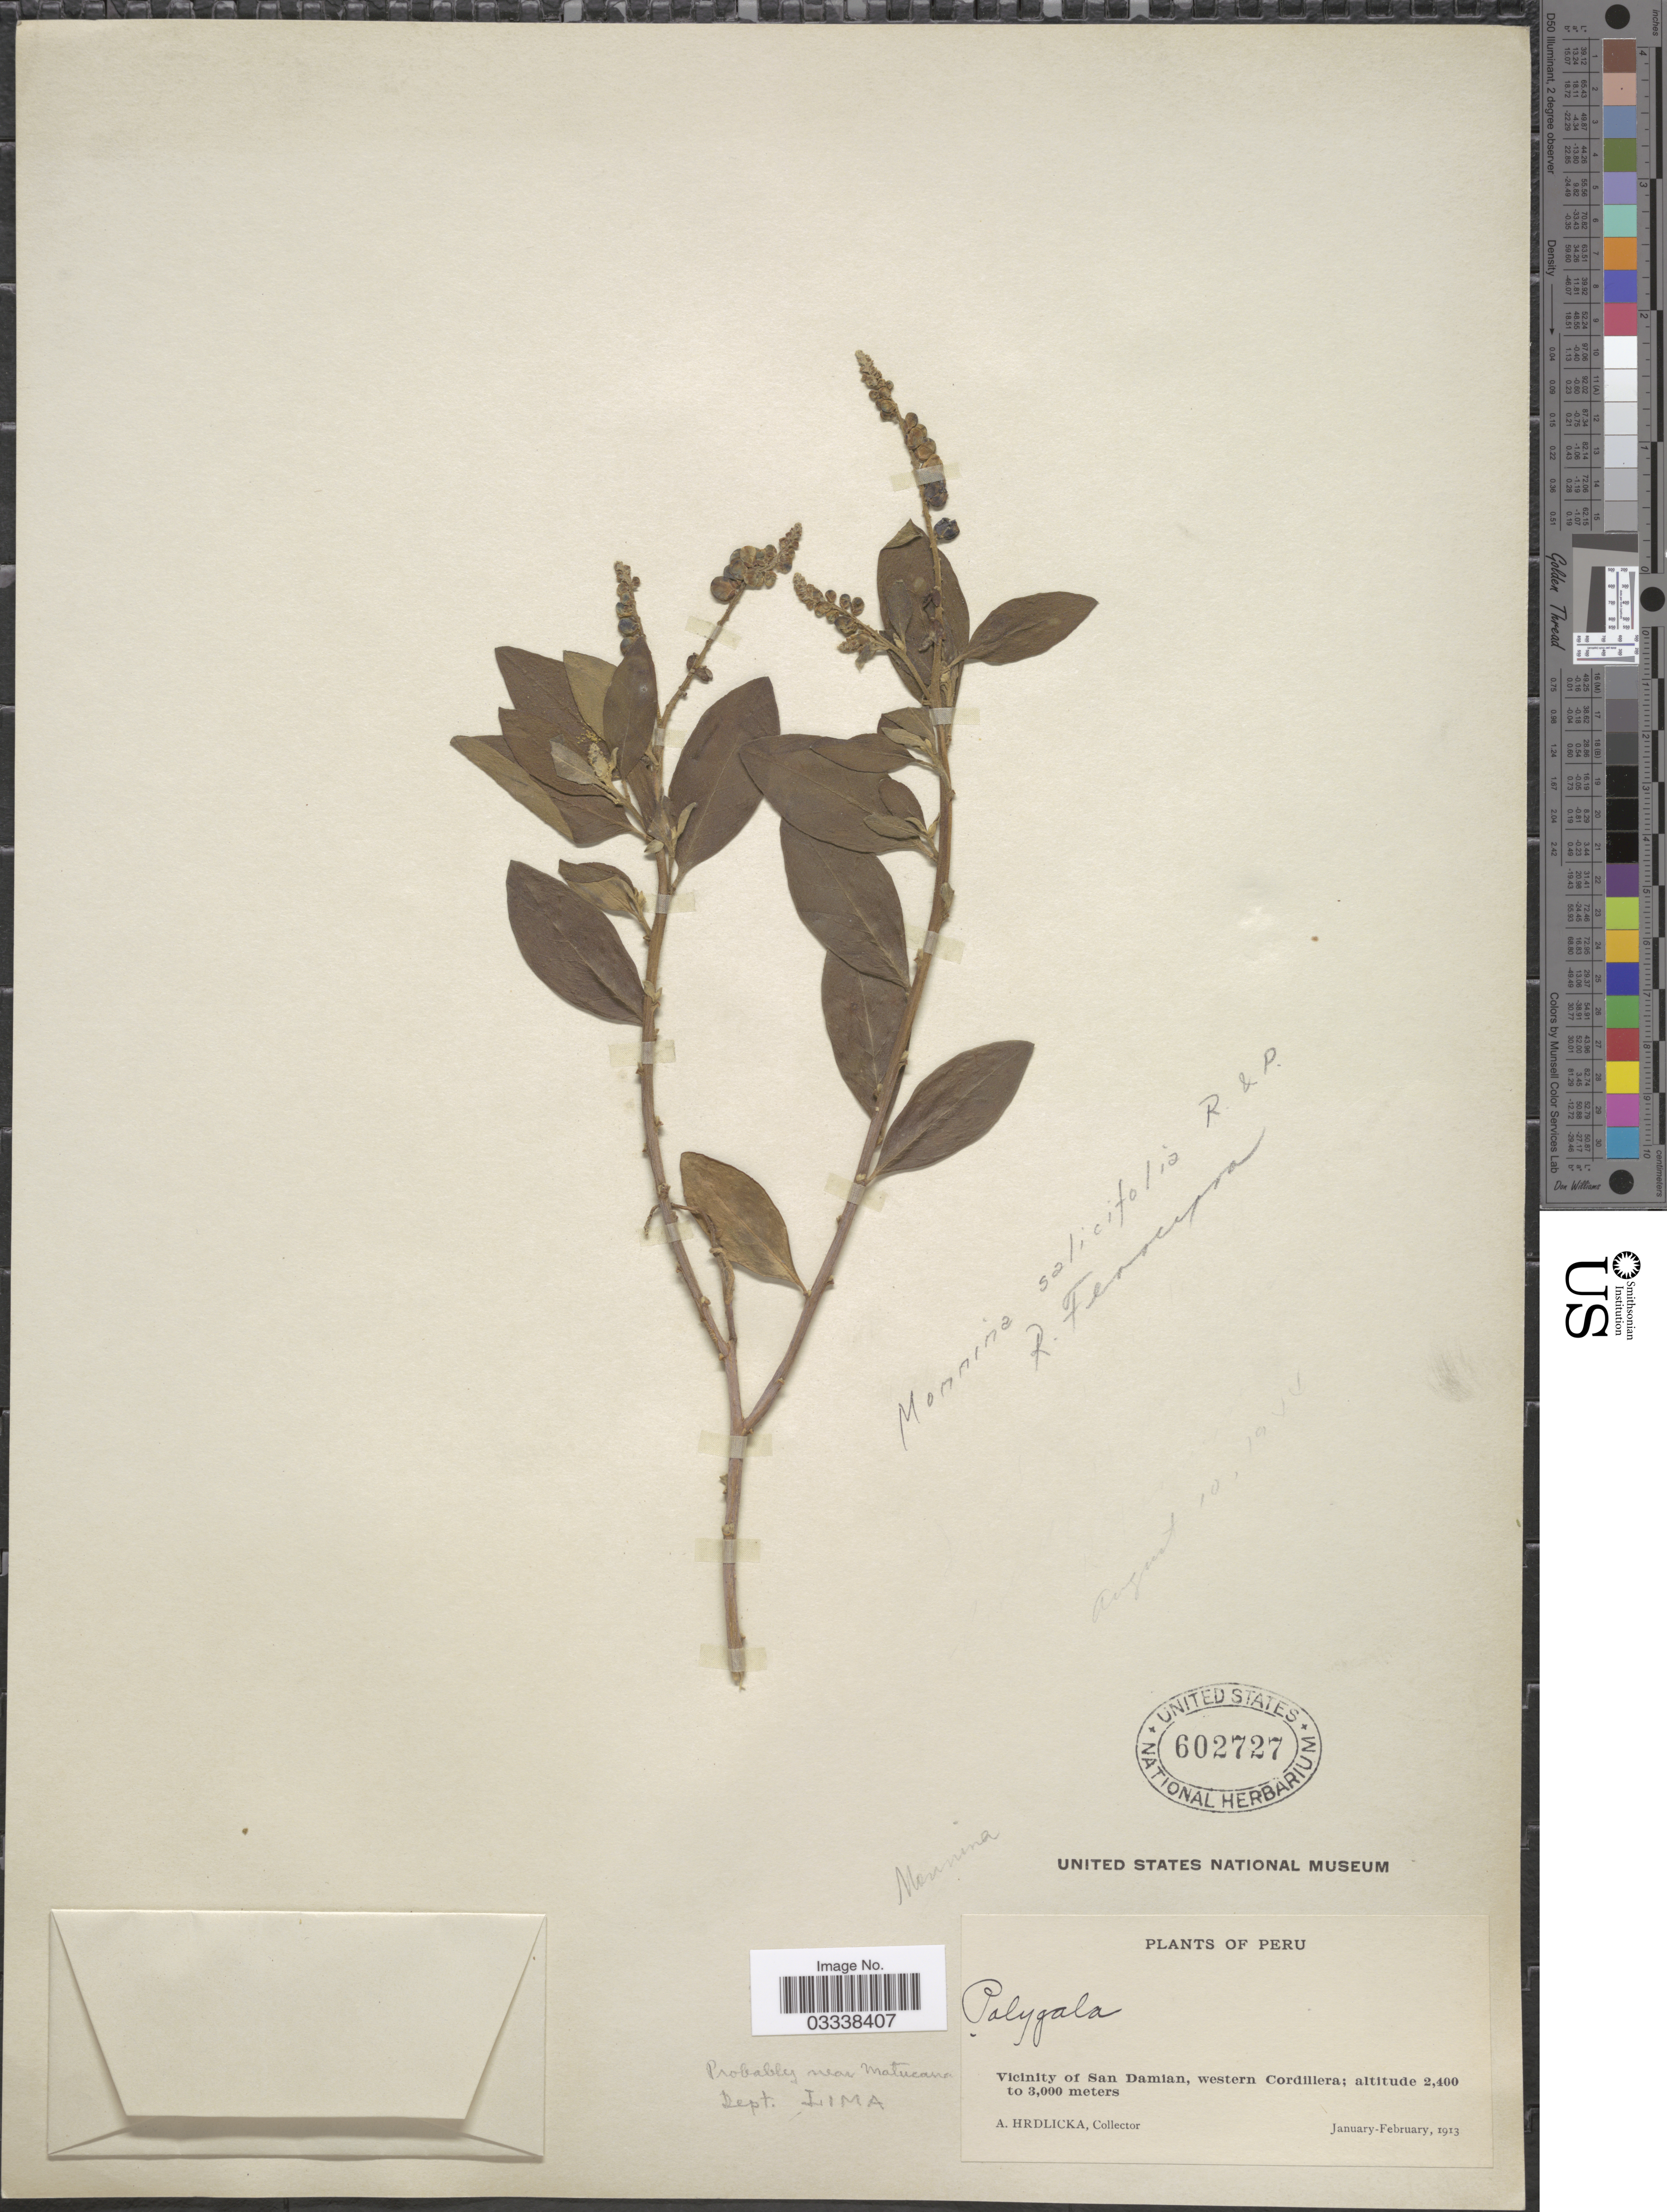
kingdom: Plantae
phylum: Tracheophyta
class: Magnoliopsida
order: Fabales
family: Polygalaceae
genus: Monnina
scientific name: Monnina salicifolia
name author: Ruiz & Pav.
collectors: A. Hrdlicka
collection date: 1913-01/1913-02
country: Peru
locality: Vicinity of San Damian, western Cordillera.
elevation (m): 2400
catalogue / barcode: US 602727